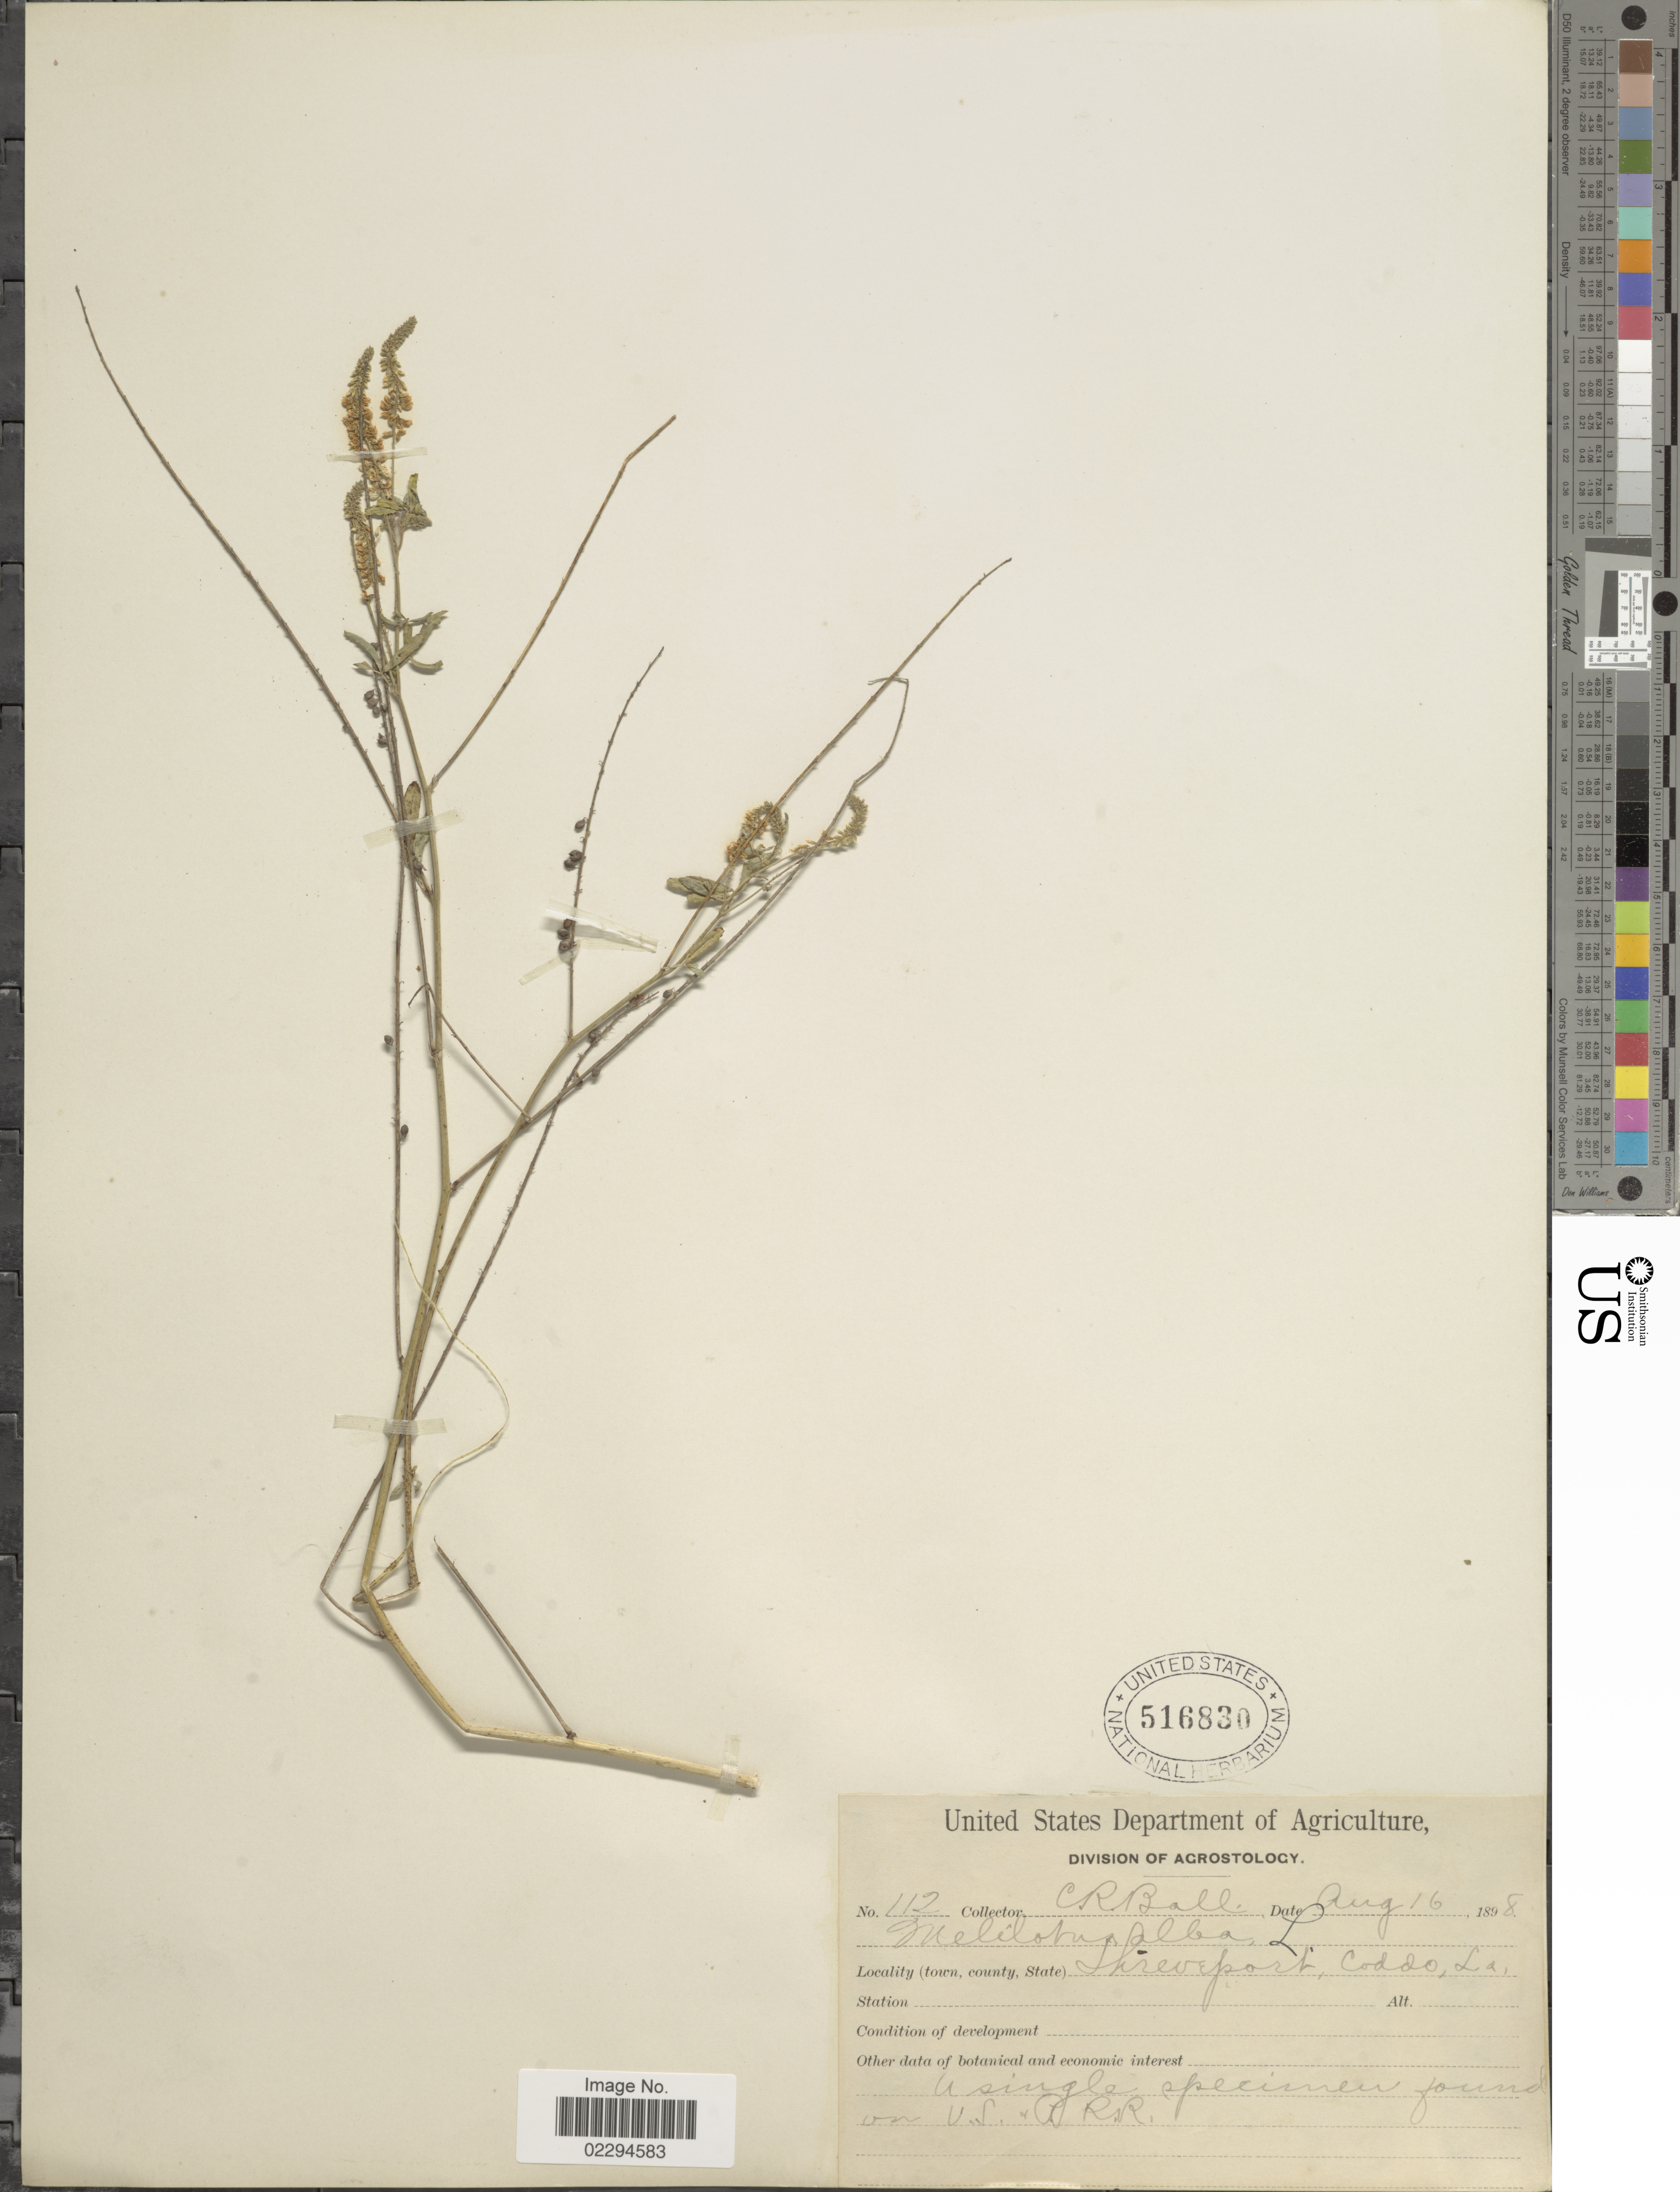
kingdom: Plantae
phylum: Tracheophyta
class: Magnoliopsida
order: Fabales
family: Fabaceae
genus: Melilotus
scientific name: Melilotus albus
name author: Medik.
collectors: C. R. Ball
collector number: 112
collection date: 1898-08-16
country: United States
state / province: Louisiana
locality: Shreveport, Coddo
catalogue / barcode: US 516830